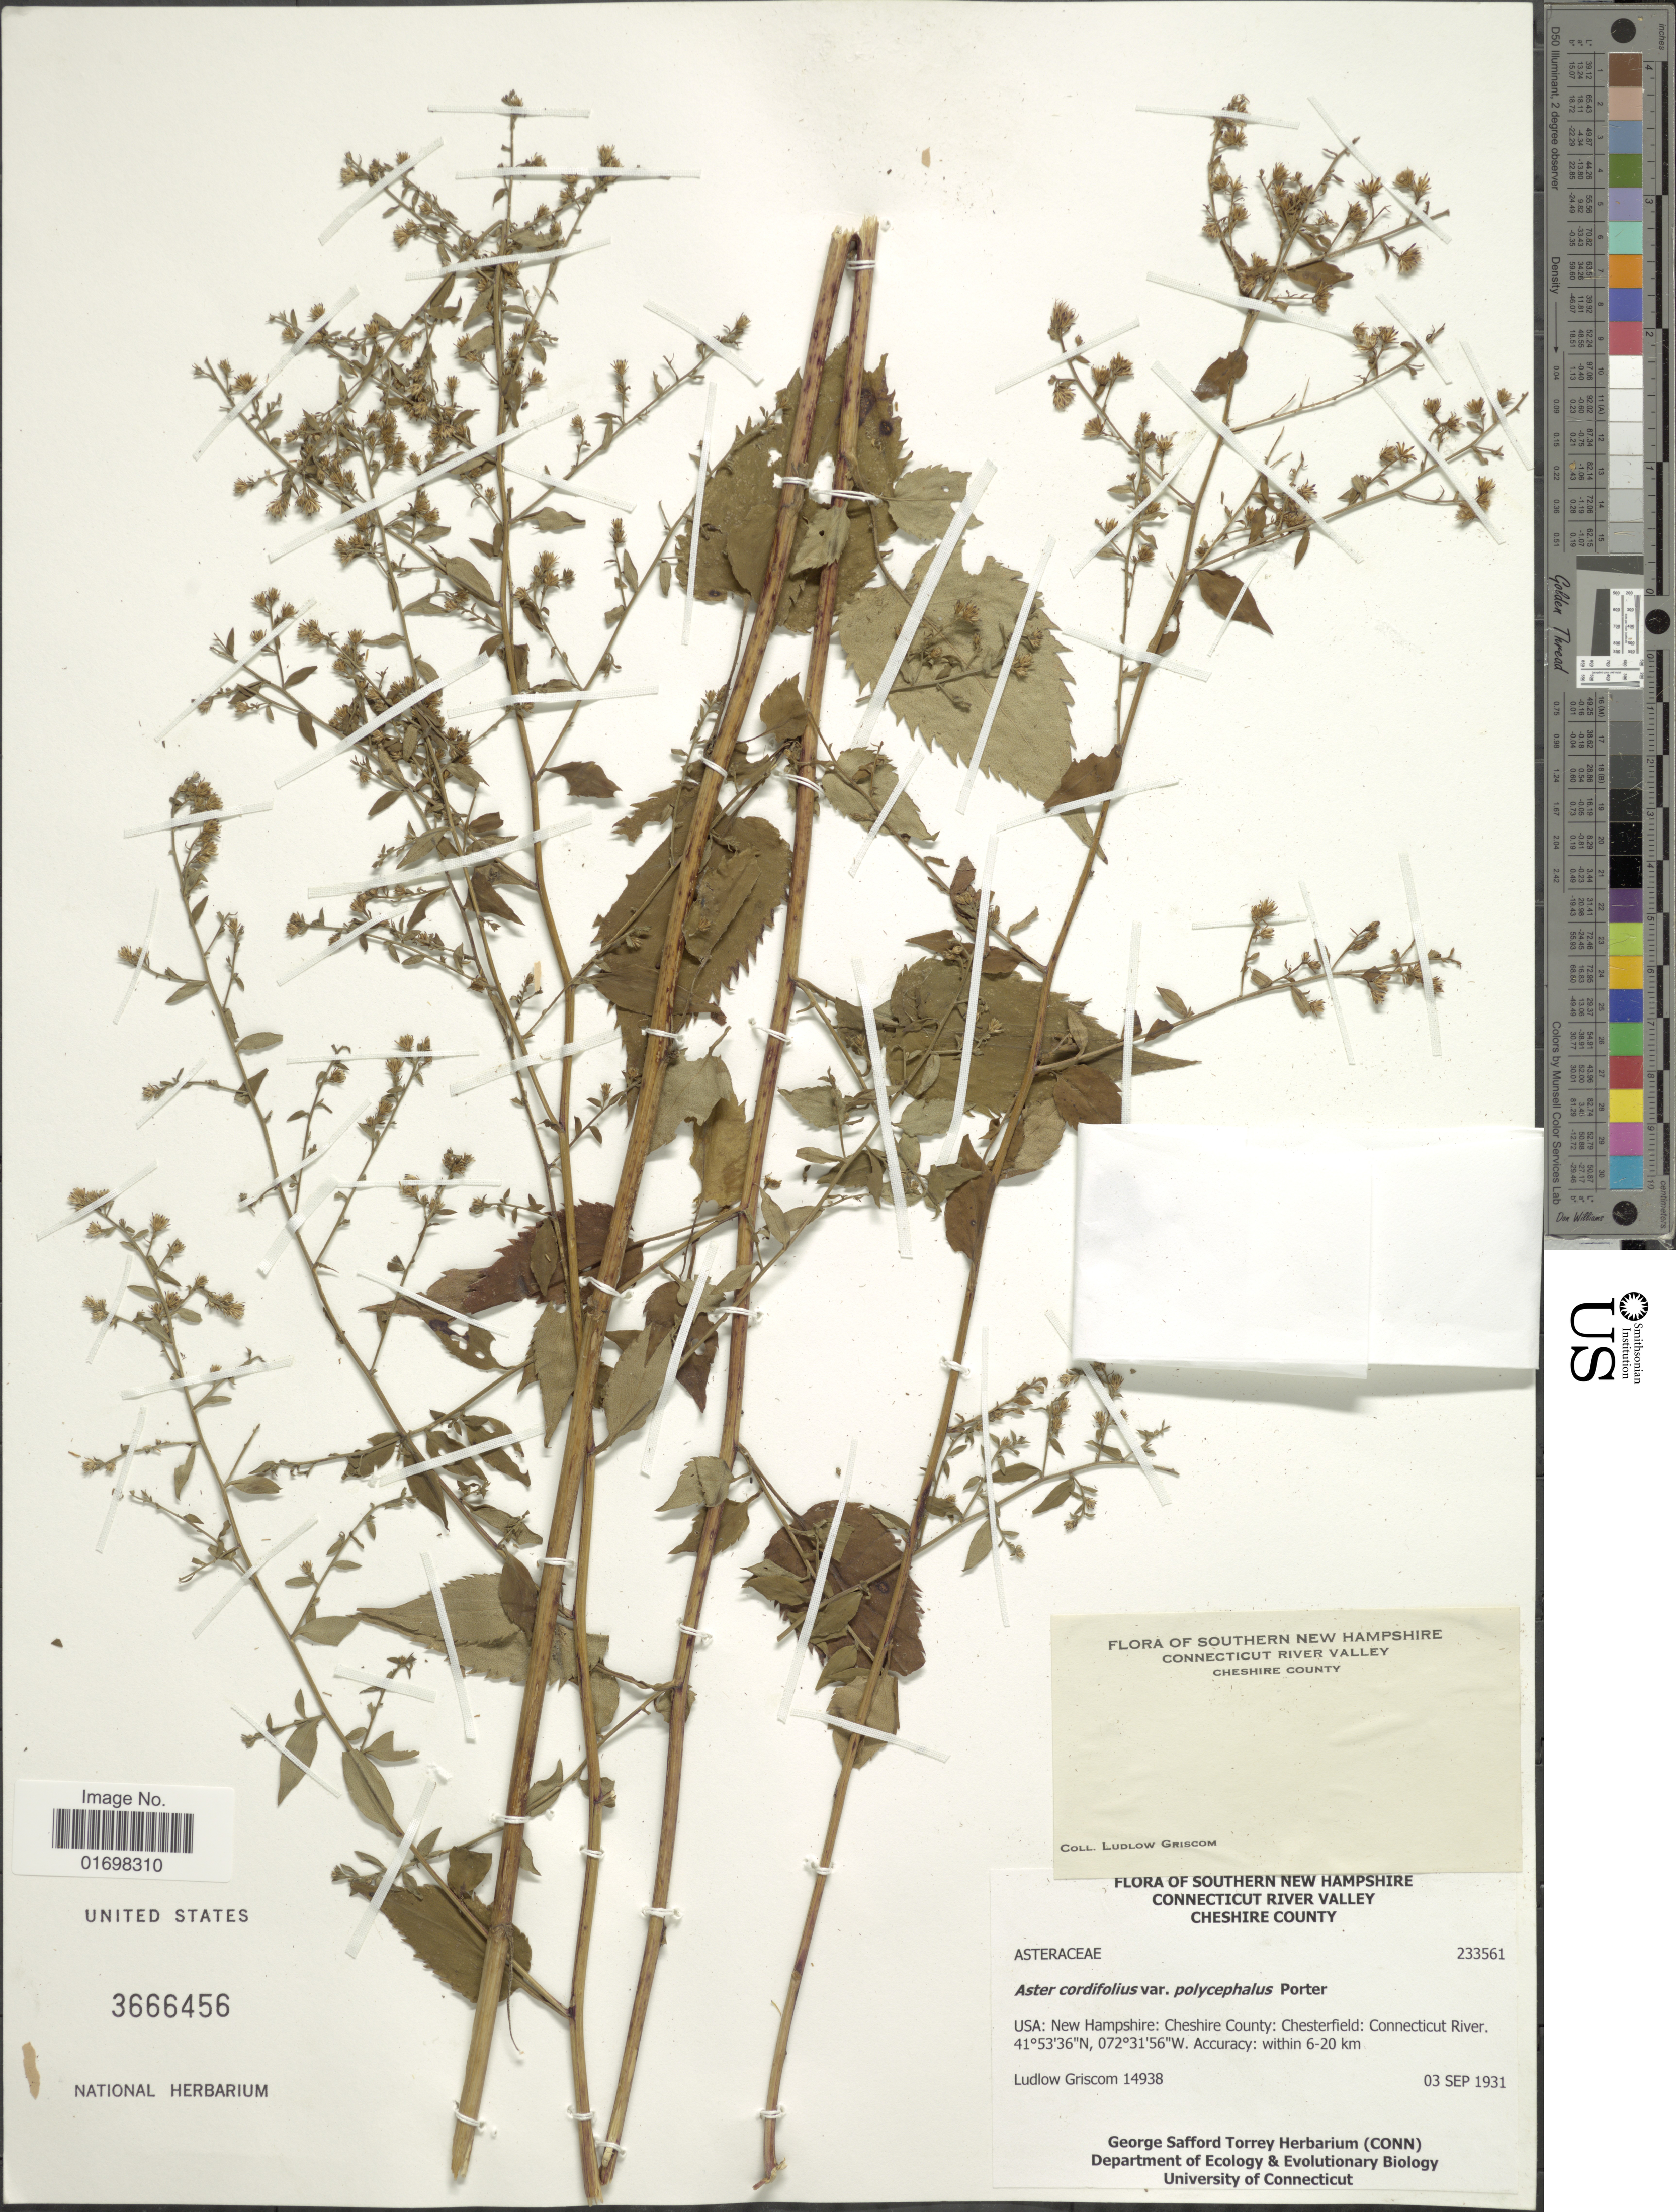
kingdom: Plantae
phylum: Tracheophyta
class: Magnoliopsida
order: Asterales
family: Asteraceae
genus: Symphyotrichum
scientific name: Symphyotrichum cordifolium var. polycephalum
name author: (Porter) G.L. Nesom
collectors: L. Griscom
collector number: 14938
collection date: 1931-09-03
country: United States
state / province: New Hampshire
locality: Southern New Hamphire, Connecticut River Valley, Cheshire County.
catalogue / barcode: US 3666456